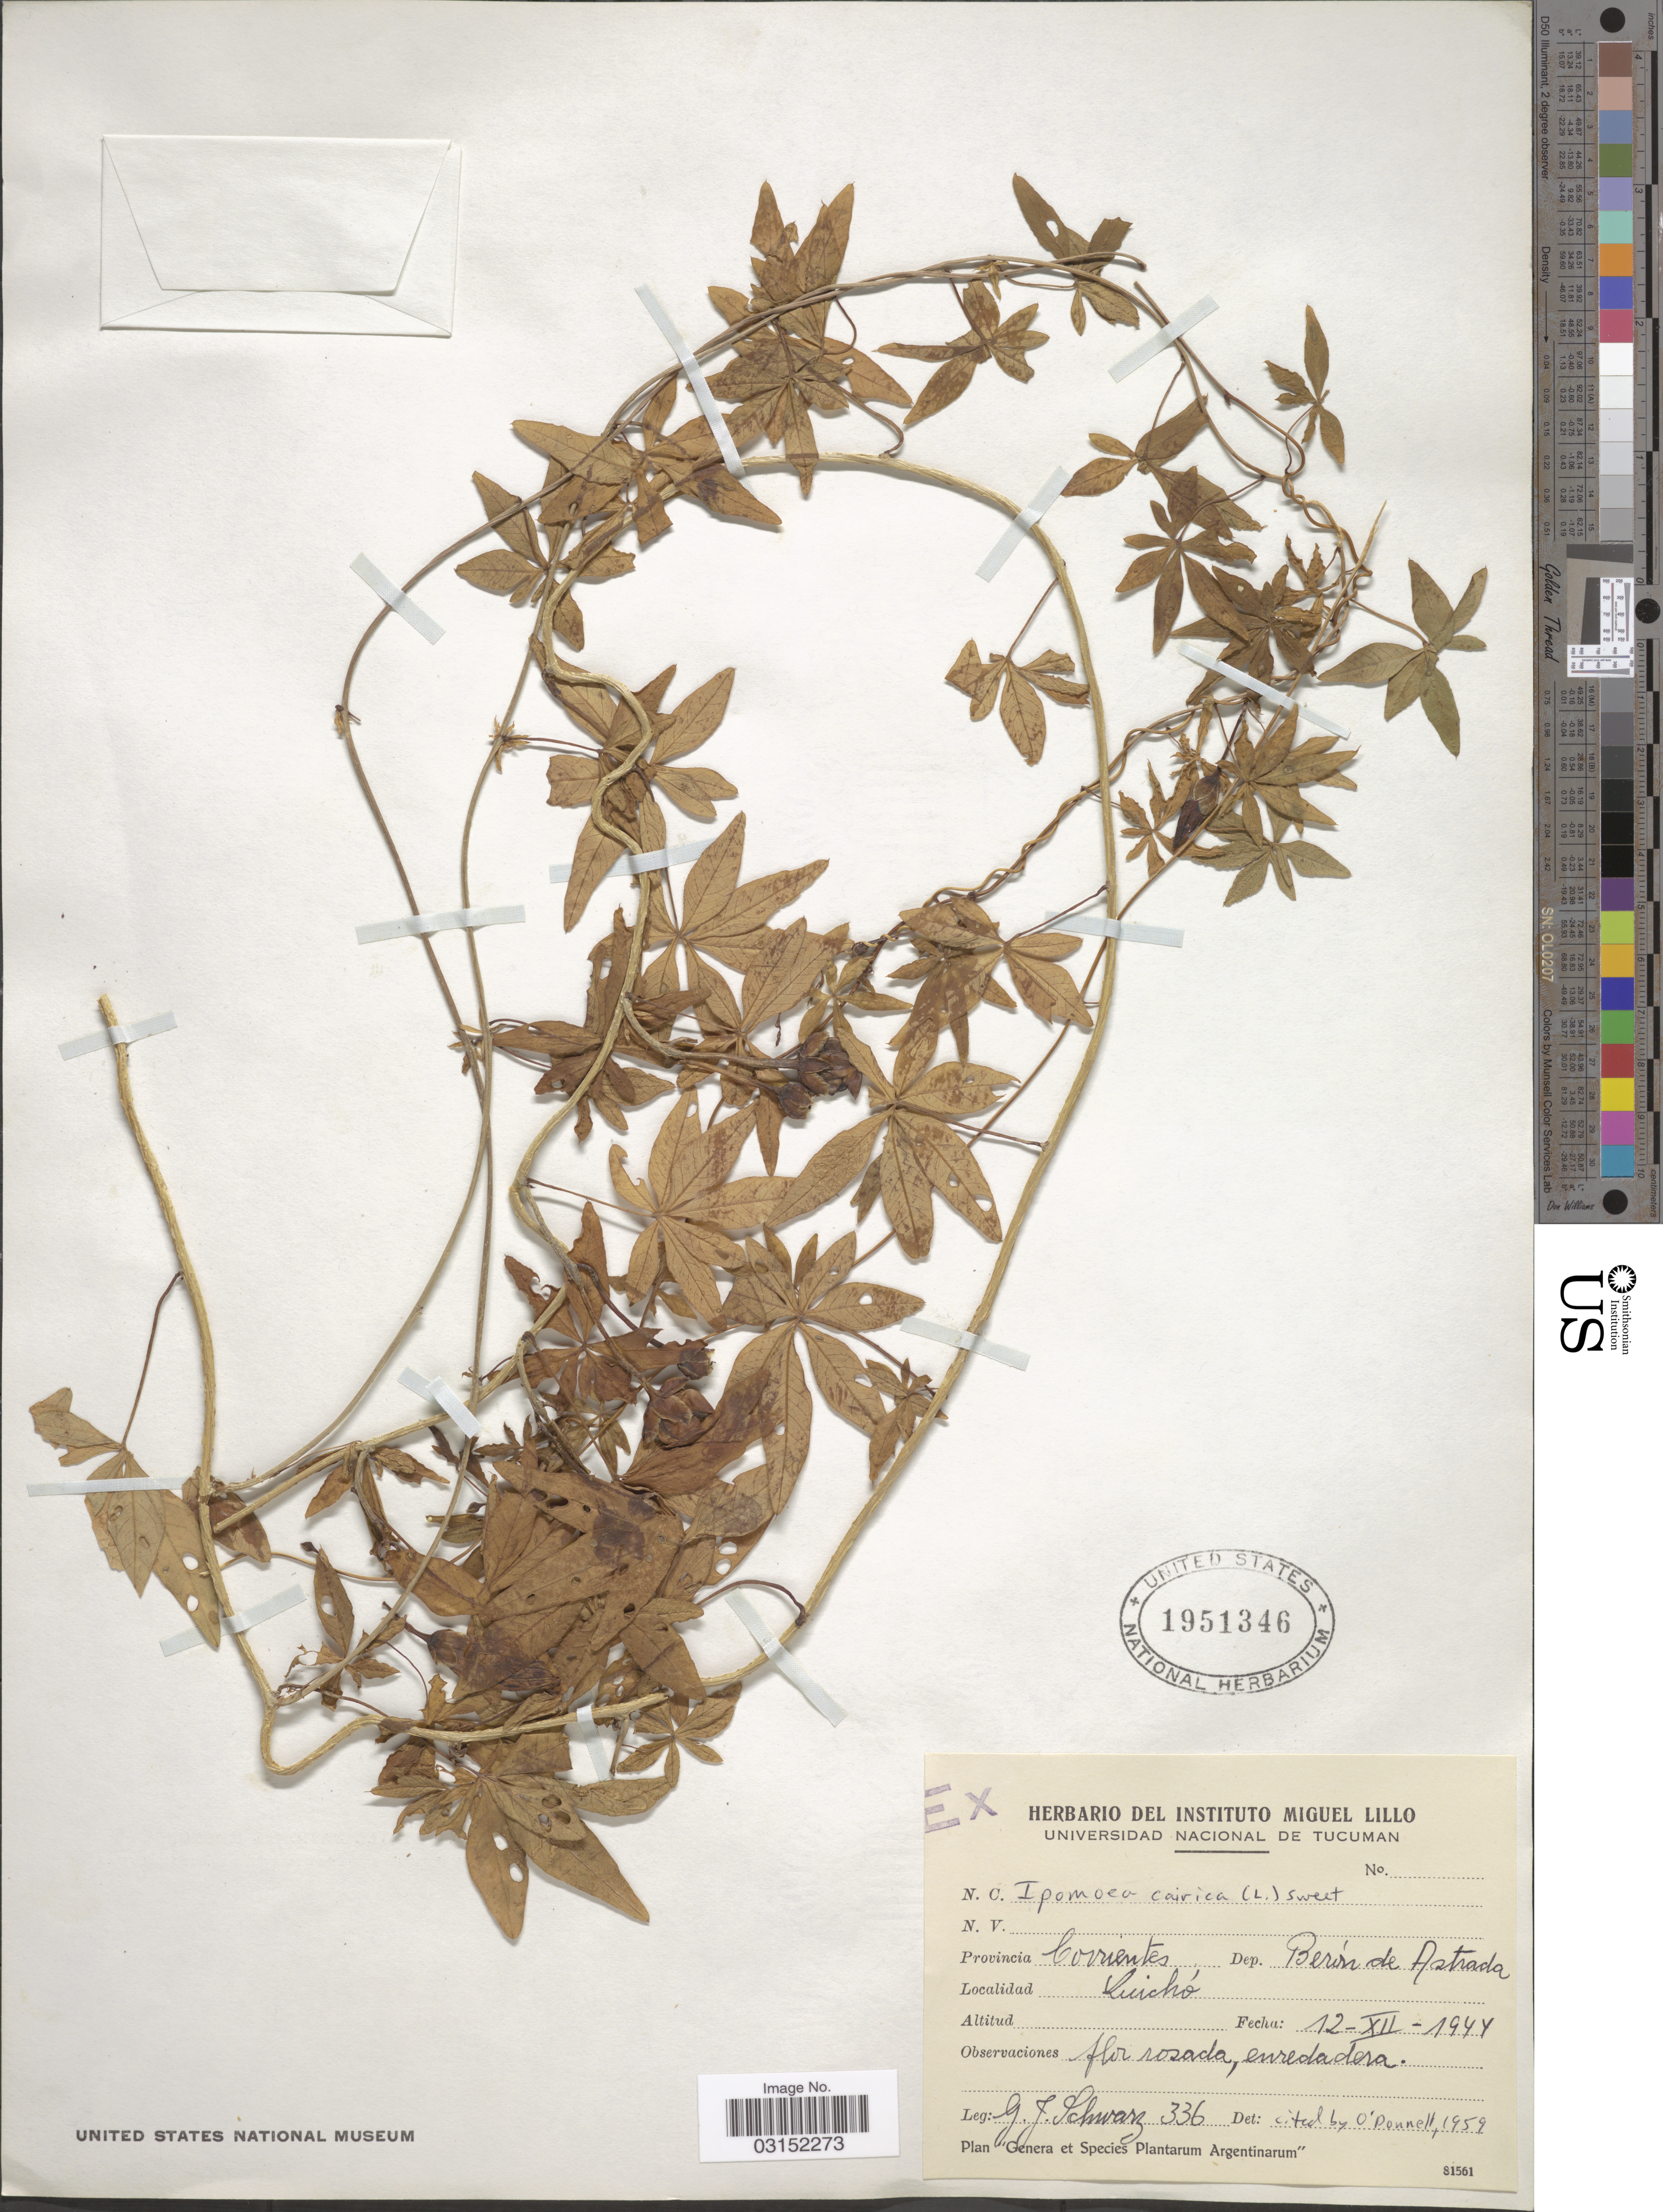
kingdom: Plantae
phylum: Tracheophyta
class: Magnoliopsida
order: Solanales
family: Convolvulaceae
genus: Ipomoea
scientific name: Ipomoea cairica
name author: (L.) Sweet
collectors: G. J. Schwarz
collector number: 336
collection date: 1944-12-12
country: Argentina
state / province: Corrientes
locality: Provincia Corrientes, Dep. Berón de Astrada, Quichó.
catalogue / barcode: US 1951346